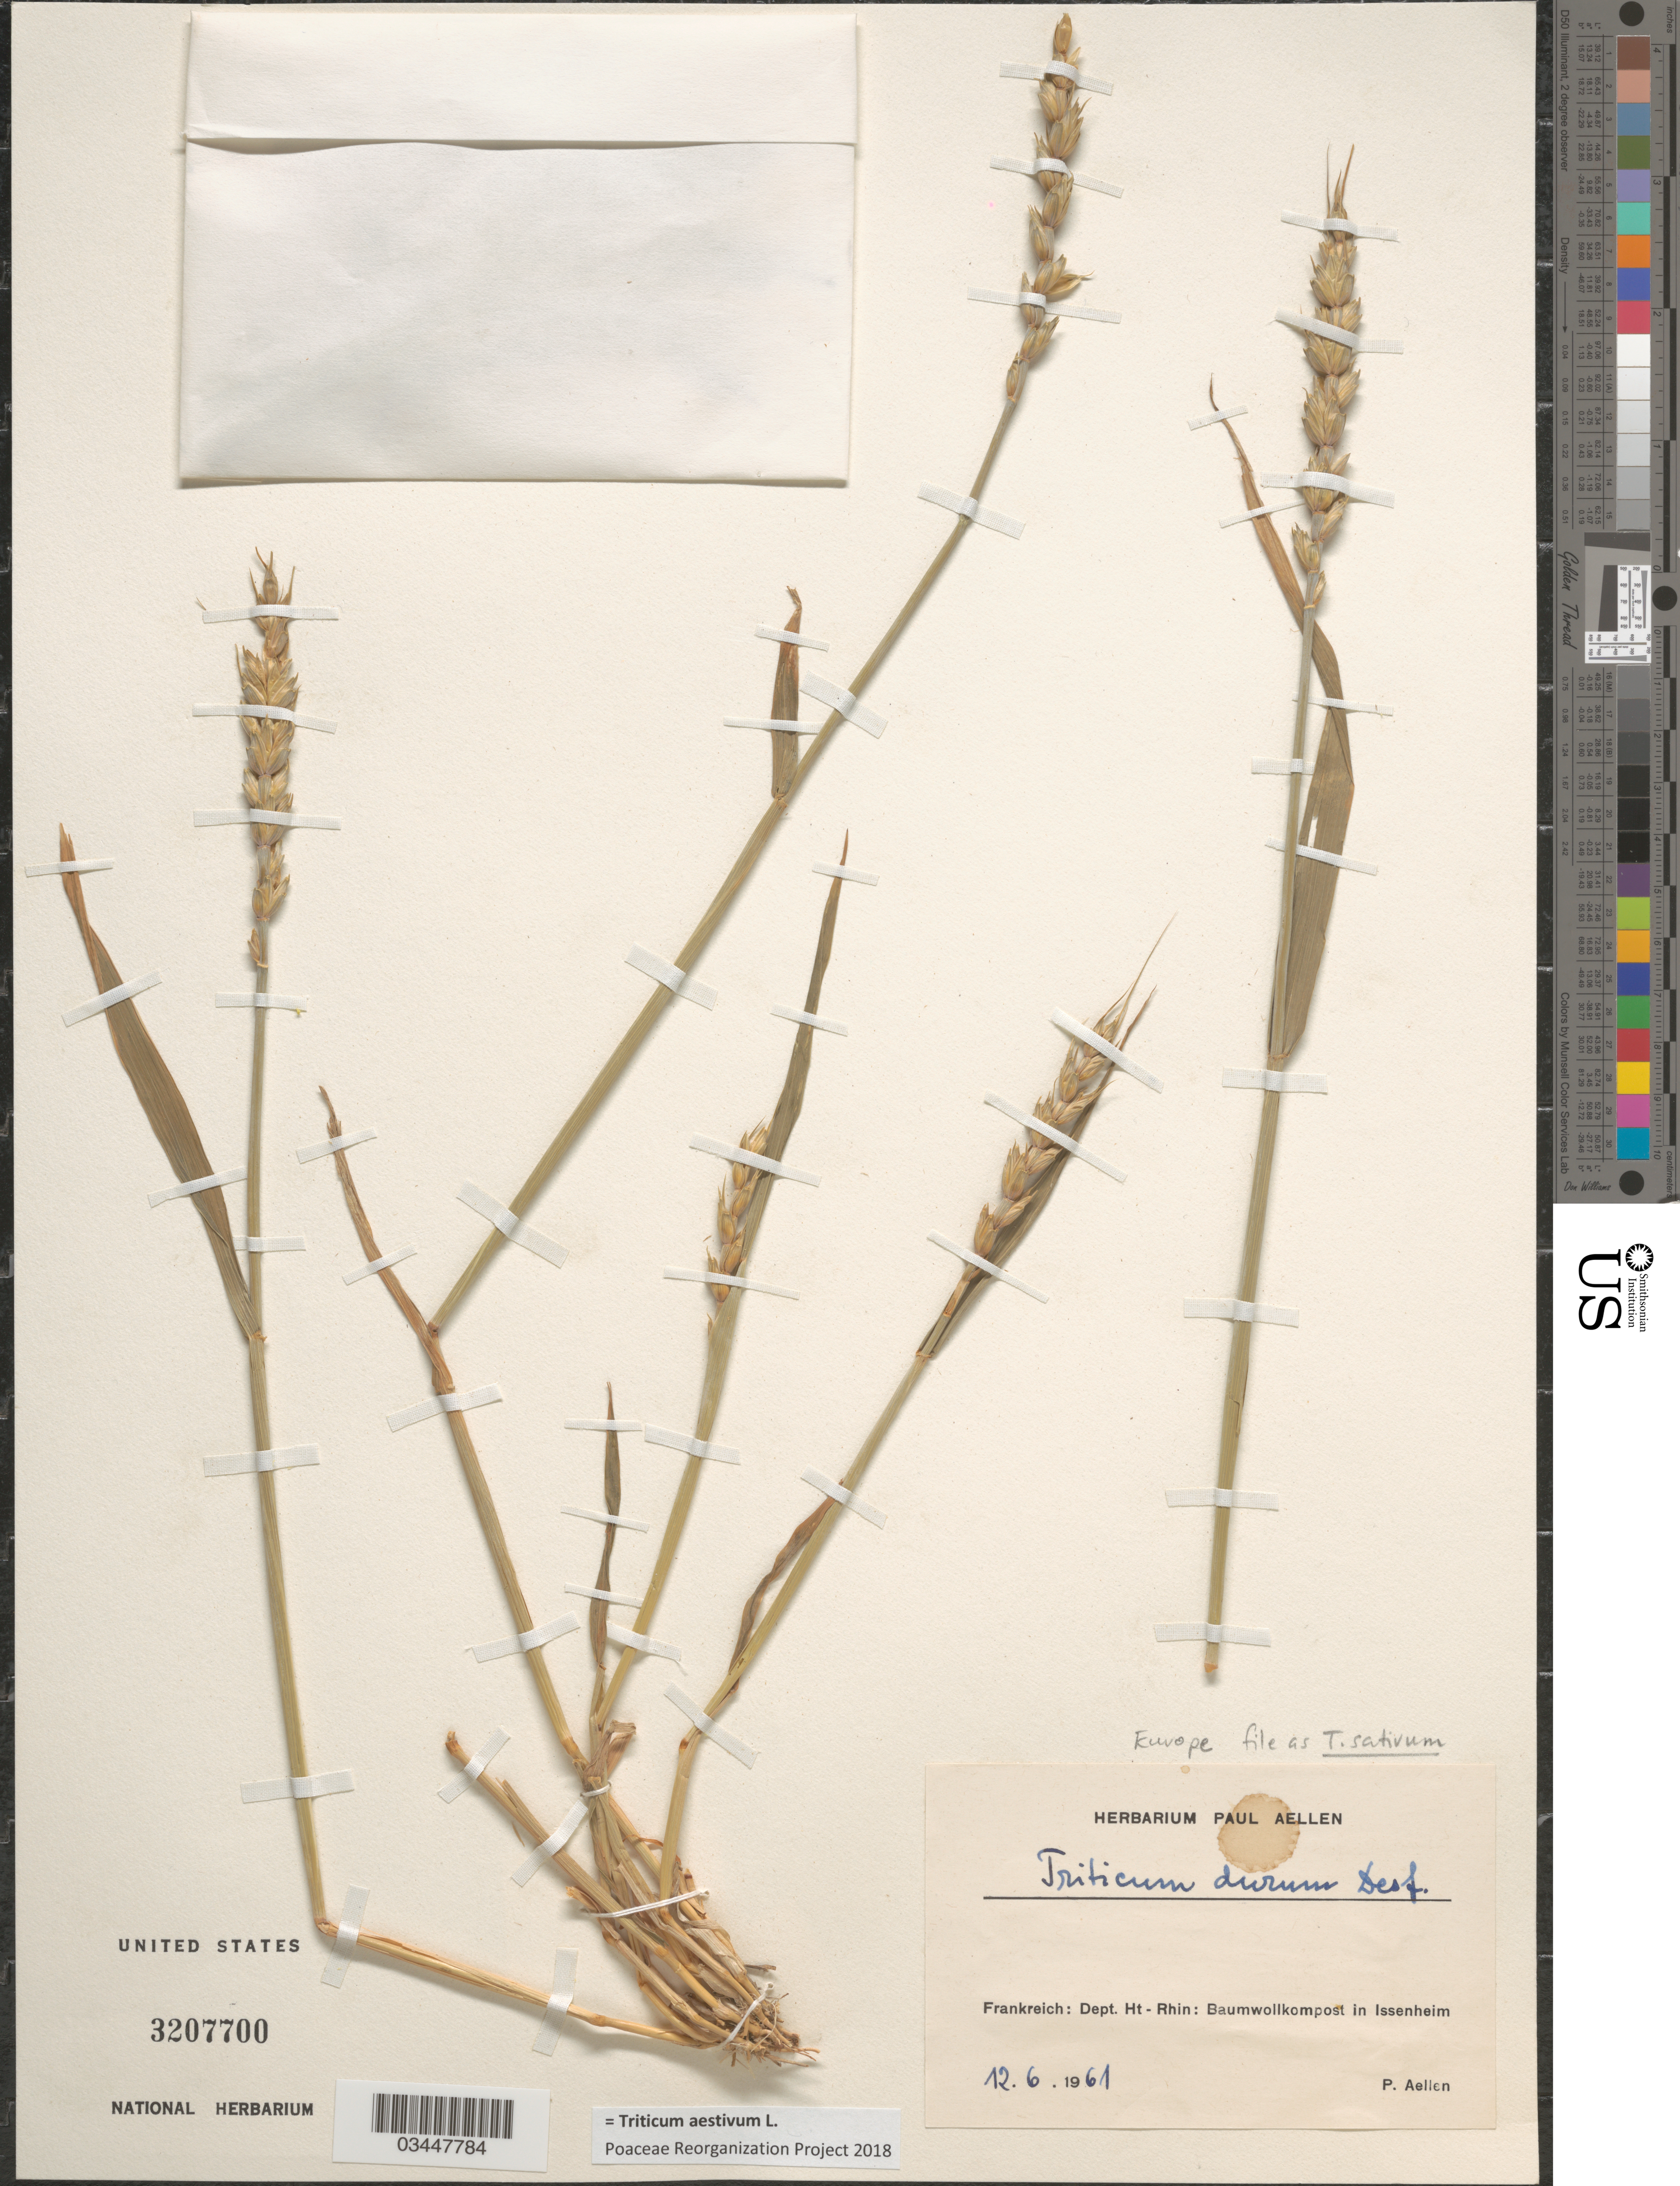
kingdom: Plantae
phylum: Tracheophyta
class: Liliopsida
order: Poales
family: Poaceae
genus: Triticum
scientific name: Triticum aestivum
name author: L.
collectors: P. Aellen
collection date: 1961-06-12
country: France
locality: Frankreich: Dept. Ht - Rhin: Baumwollkompost in Issenheim.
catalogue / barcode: US 3207700